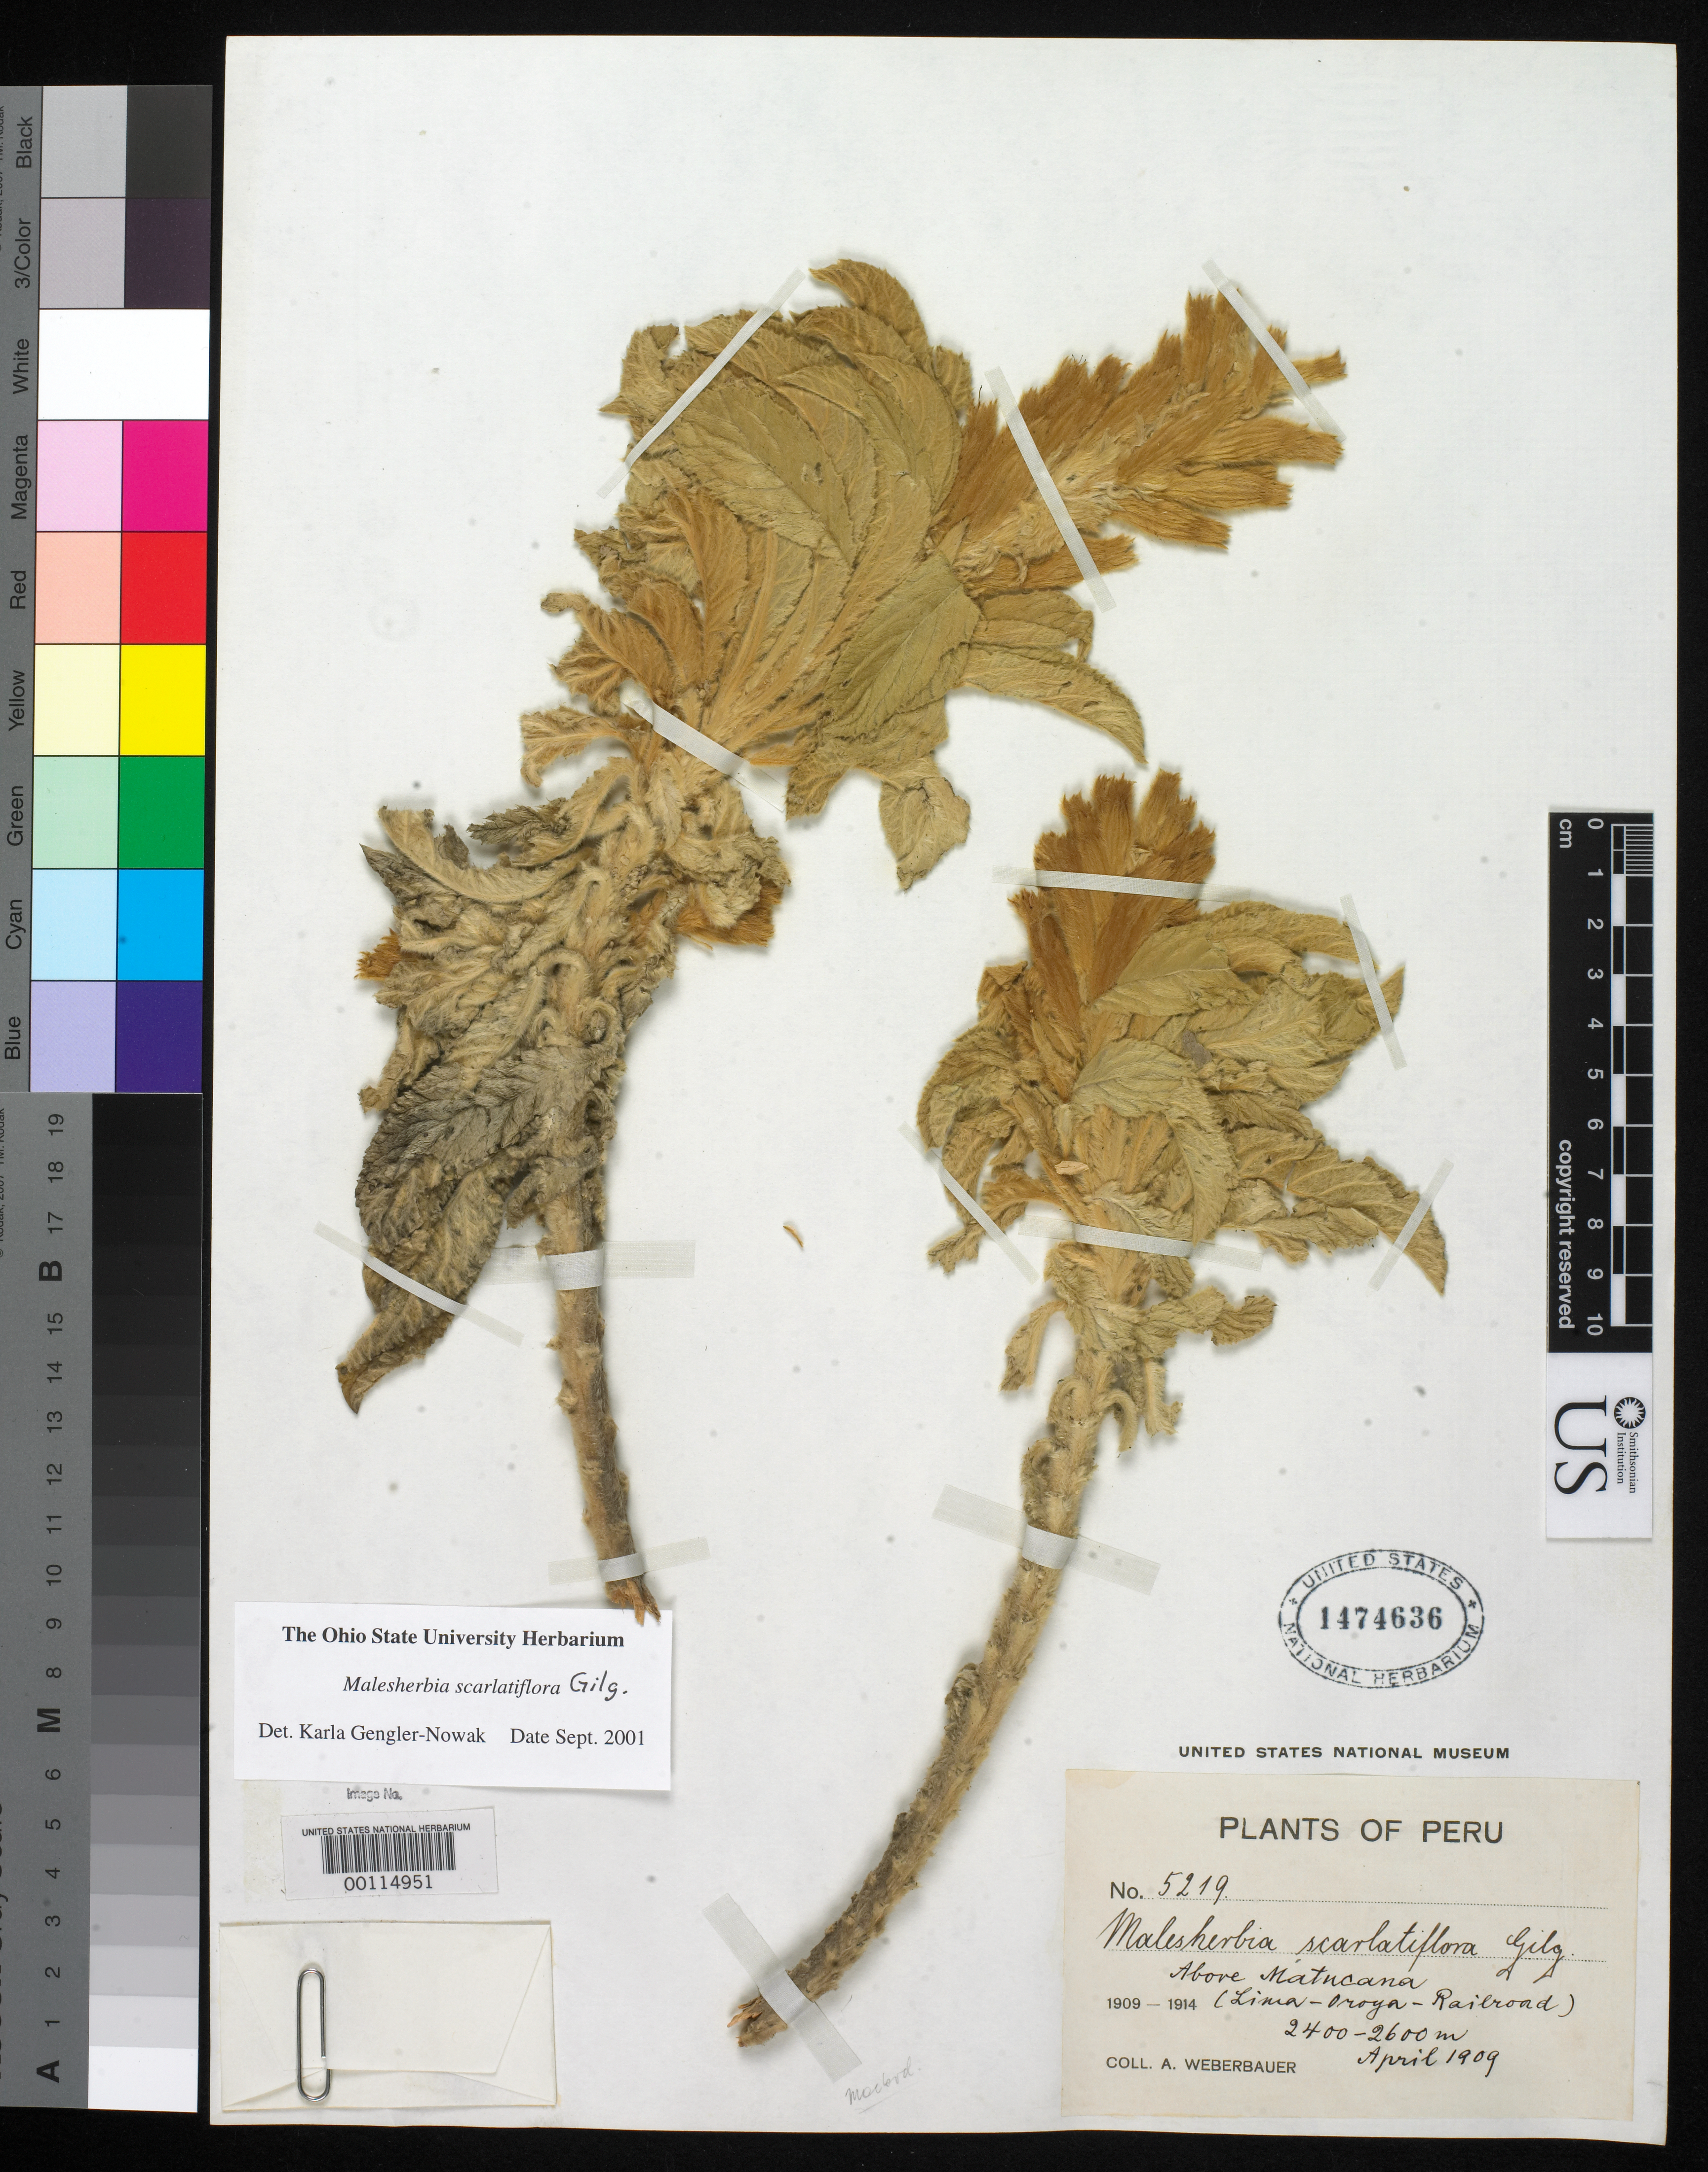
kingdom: Plantae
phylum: Tracheophyta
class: Magnoliopsida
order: Malpighiales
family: Malesherbiaceae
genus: Malesherbia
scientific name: Malesherbia scarlatiflora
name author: Gilg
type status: Isotype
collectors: A. Weberbauer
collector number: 5219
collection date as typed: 1909 to -- --- 1914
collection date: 1909/1914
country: Peru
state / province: Lima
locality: Matucana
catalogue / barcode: US 1474636